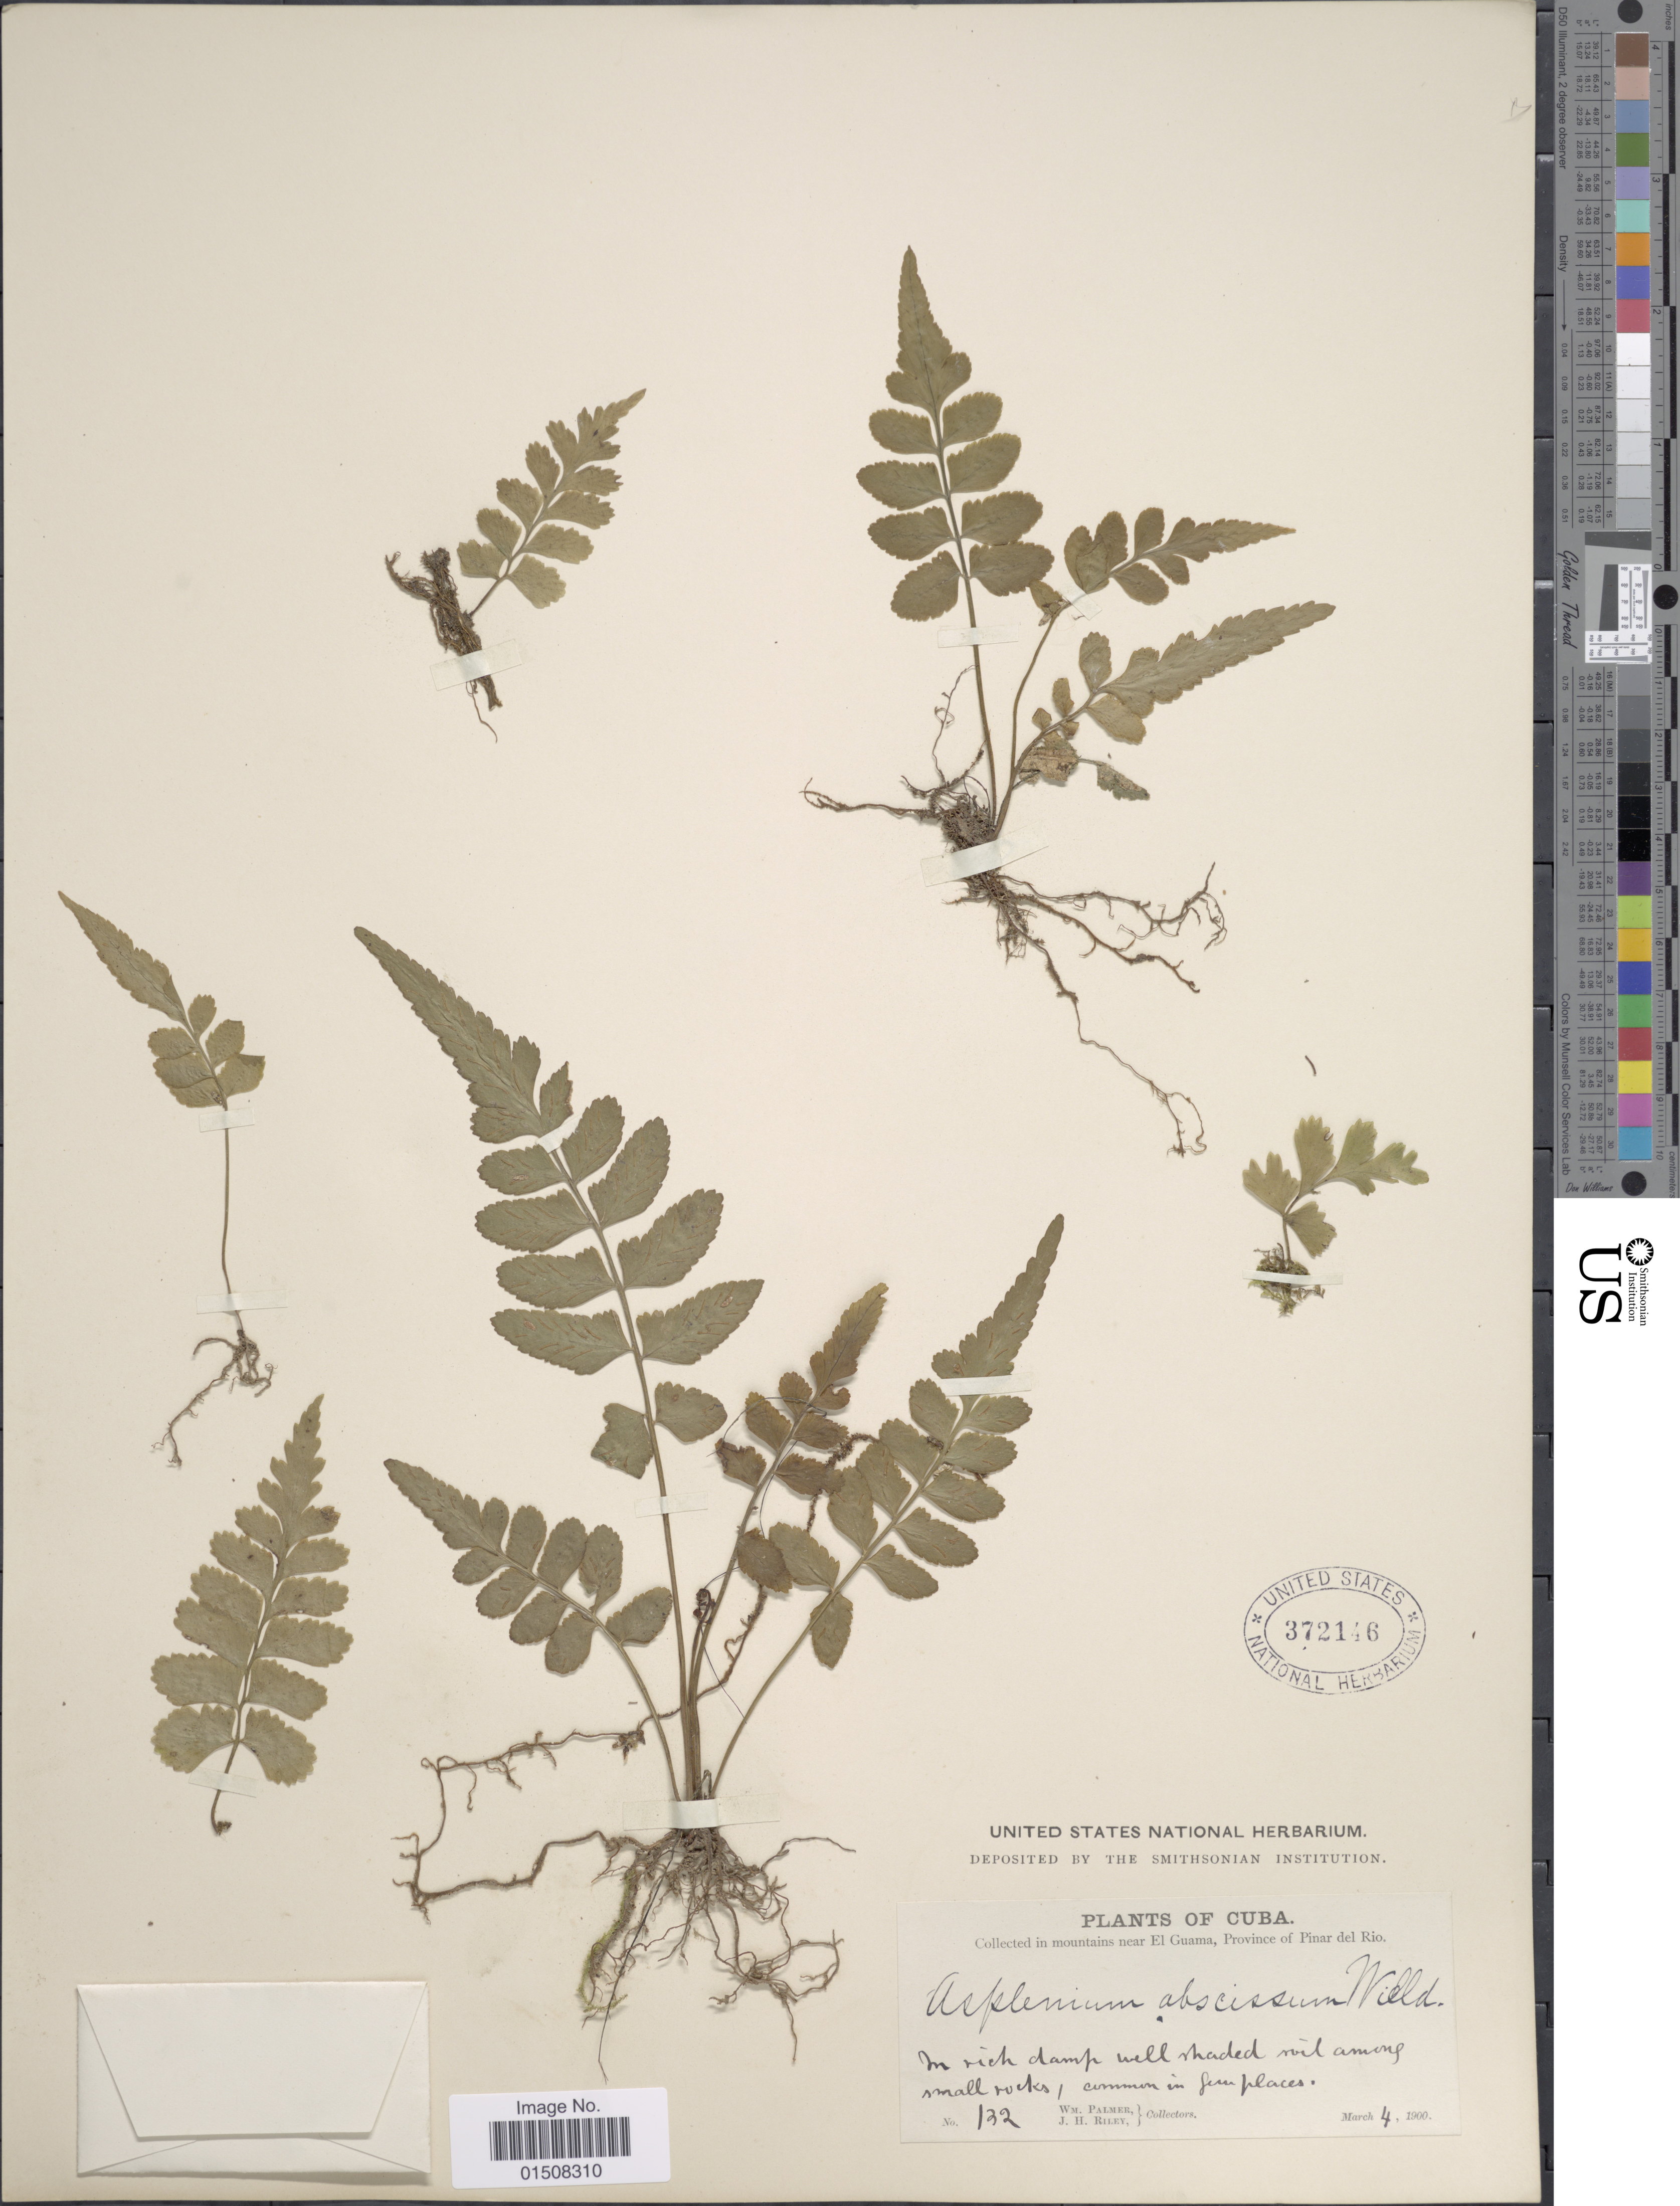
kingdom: Plantae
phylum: Tracheophyta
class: Polypodiopsida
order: Polypodiales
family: Aspleniaceae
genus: Asplenium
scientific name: Asplenium abscissum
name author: Willd.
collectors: W. Palmer & J. H. Riley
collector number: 132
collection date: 1900-03-04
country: Cuba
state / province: Pinar del Río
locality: Mountains Near El Guama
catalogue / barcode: US 372146